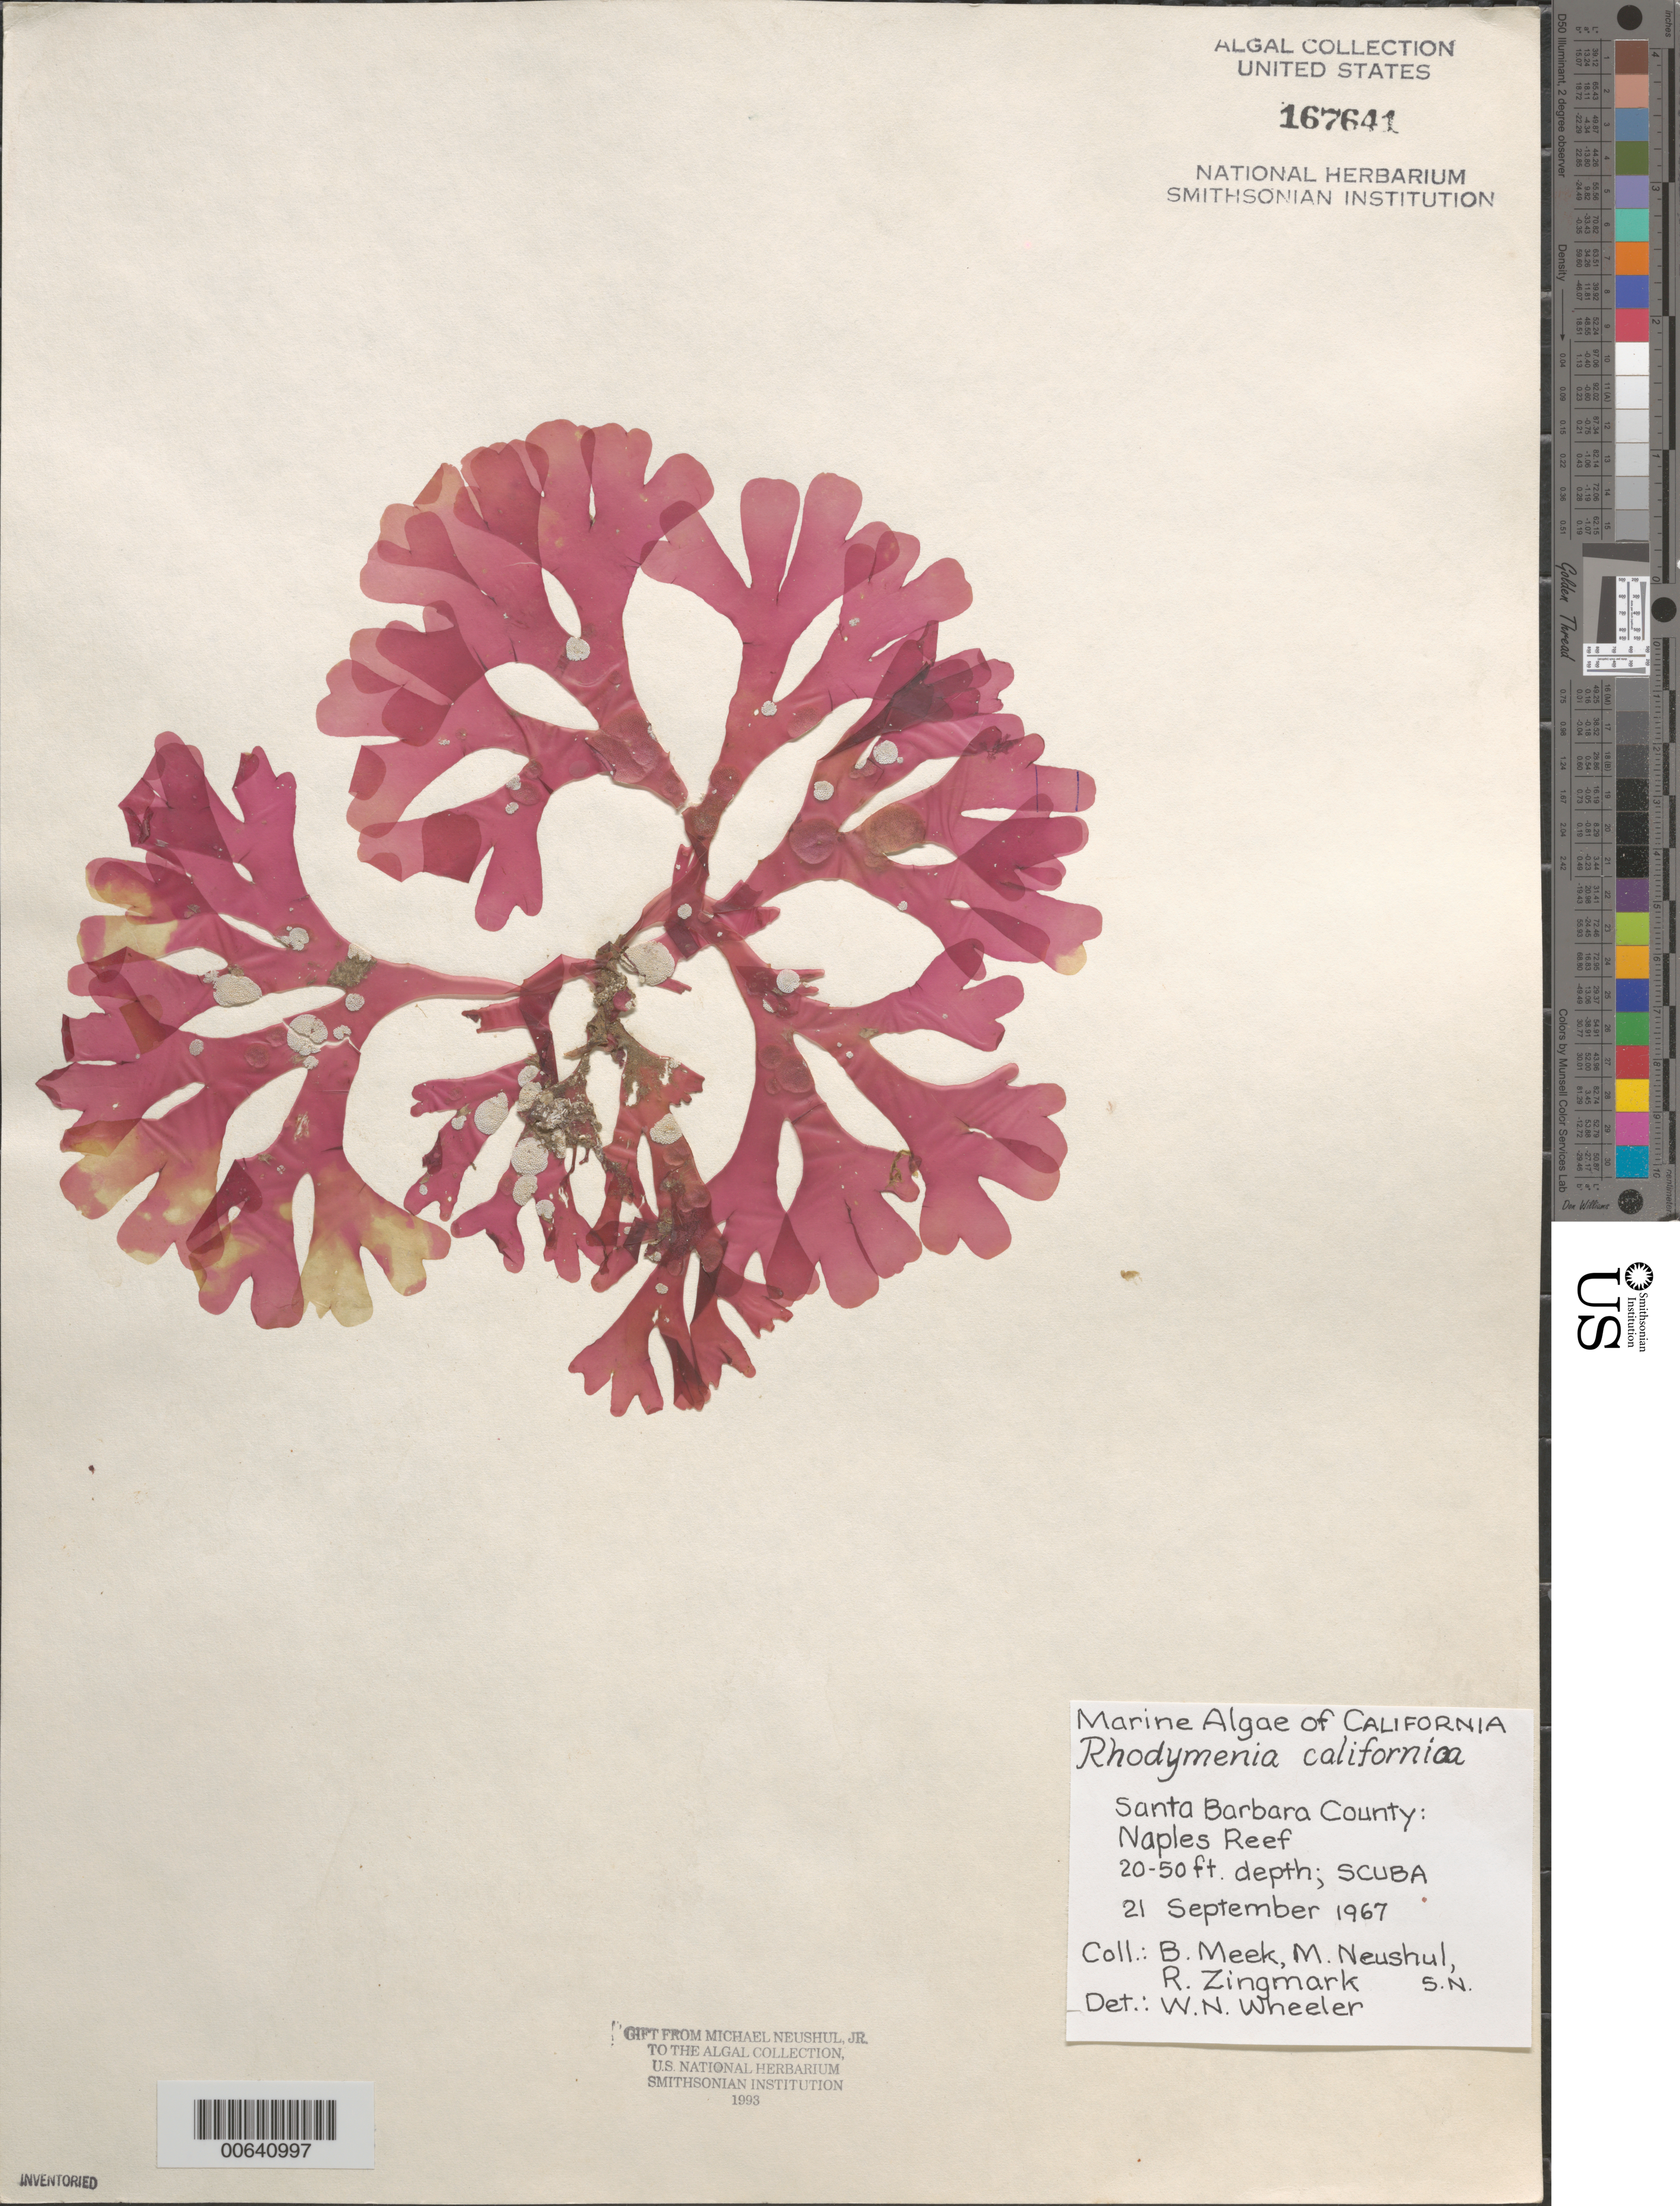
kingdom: Plantae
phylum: Rhodophyta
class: Florideophyceae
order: Rhodymeniales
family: Rhodymeniaceae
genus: Rhodymenia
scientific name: Rhodymenia californica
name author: Kylin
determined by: Wheeler, W. N.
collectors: B. Meek, M. Neushul & R. Zingmark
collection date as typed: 21 Sep 1967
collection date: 1967-09-21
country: United States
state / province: California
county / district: Santa Barbara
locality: Naples Reef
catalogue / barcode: US 167641